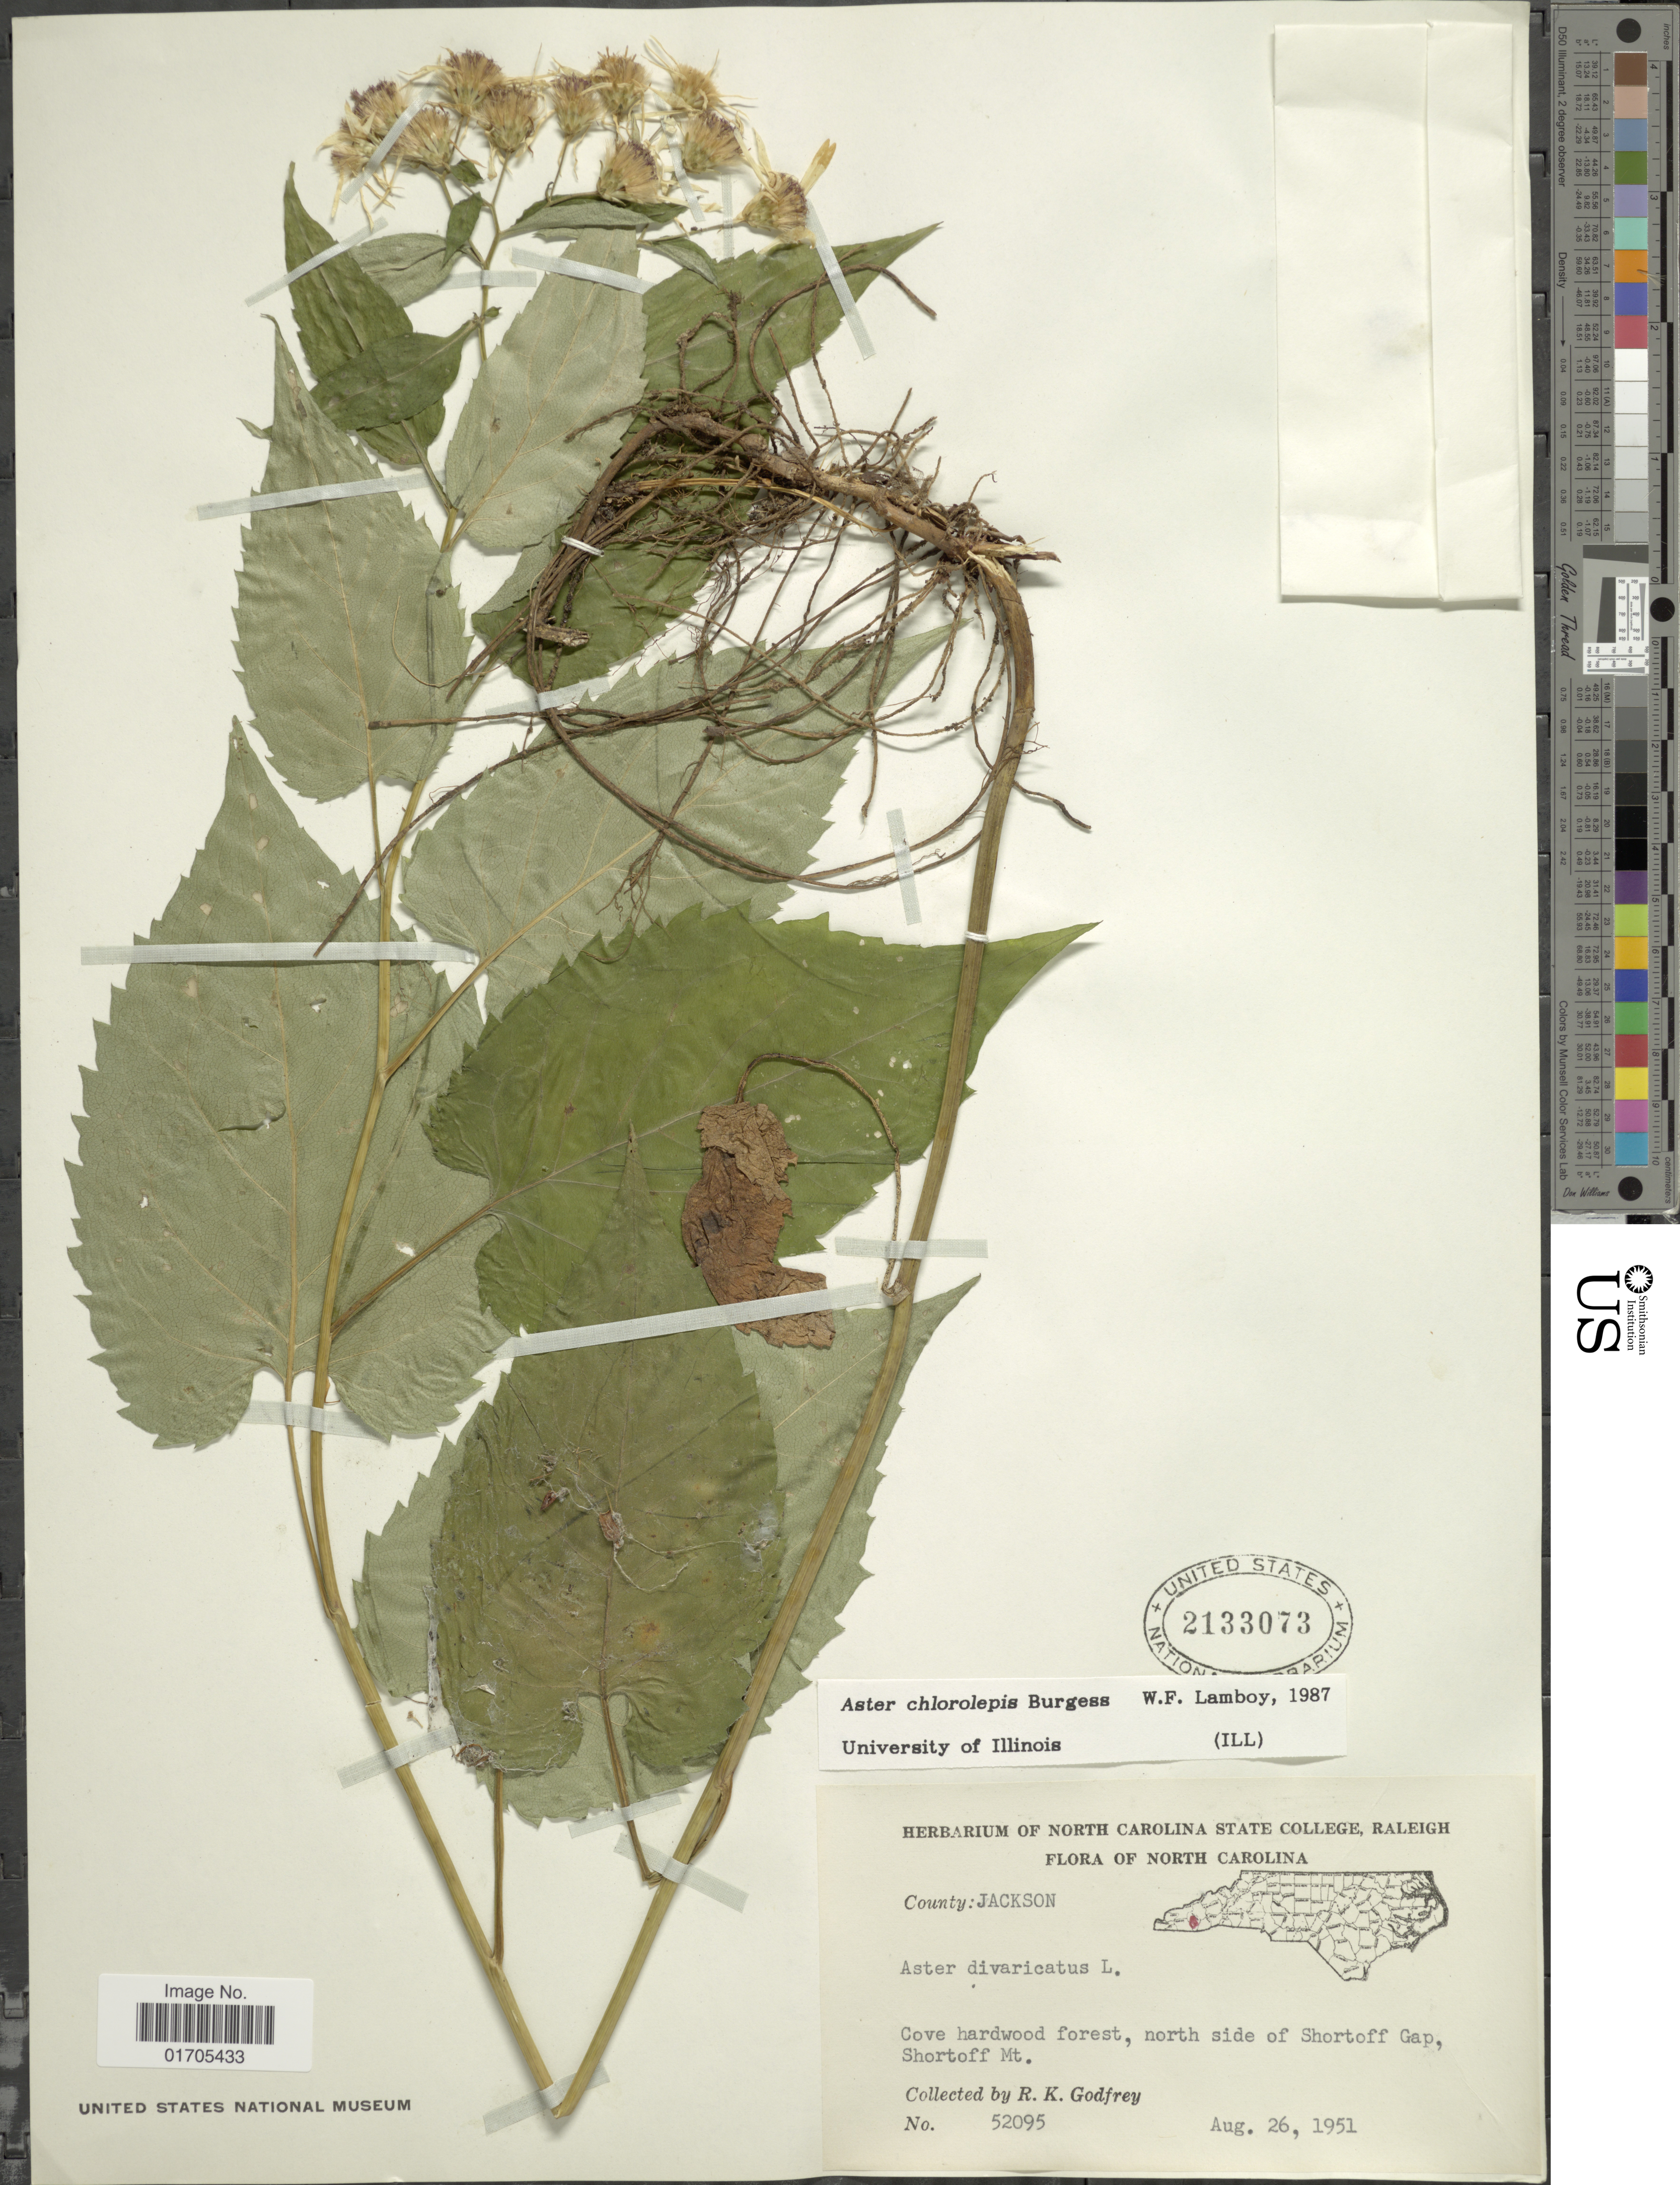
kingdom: Plantae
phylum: Tracheophyta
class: Magnoliopsida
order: Asterales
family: Asteraceae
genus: Eurybia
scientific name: Eurybia chlorolepis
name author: G.L. Nesom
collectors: R. K. Godfrey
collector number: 52095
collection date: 1951-08-26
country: United States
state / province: North Carolina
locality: North Carolina. County: Jackson. Cove hardwood forest, north side of Shortoff Gap, Shortoff Mt.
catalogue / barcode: US 2133073